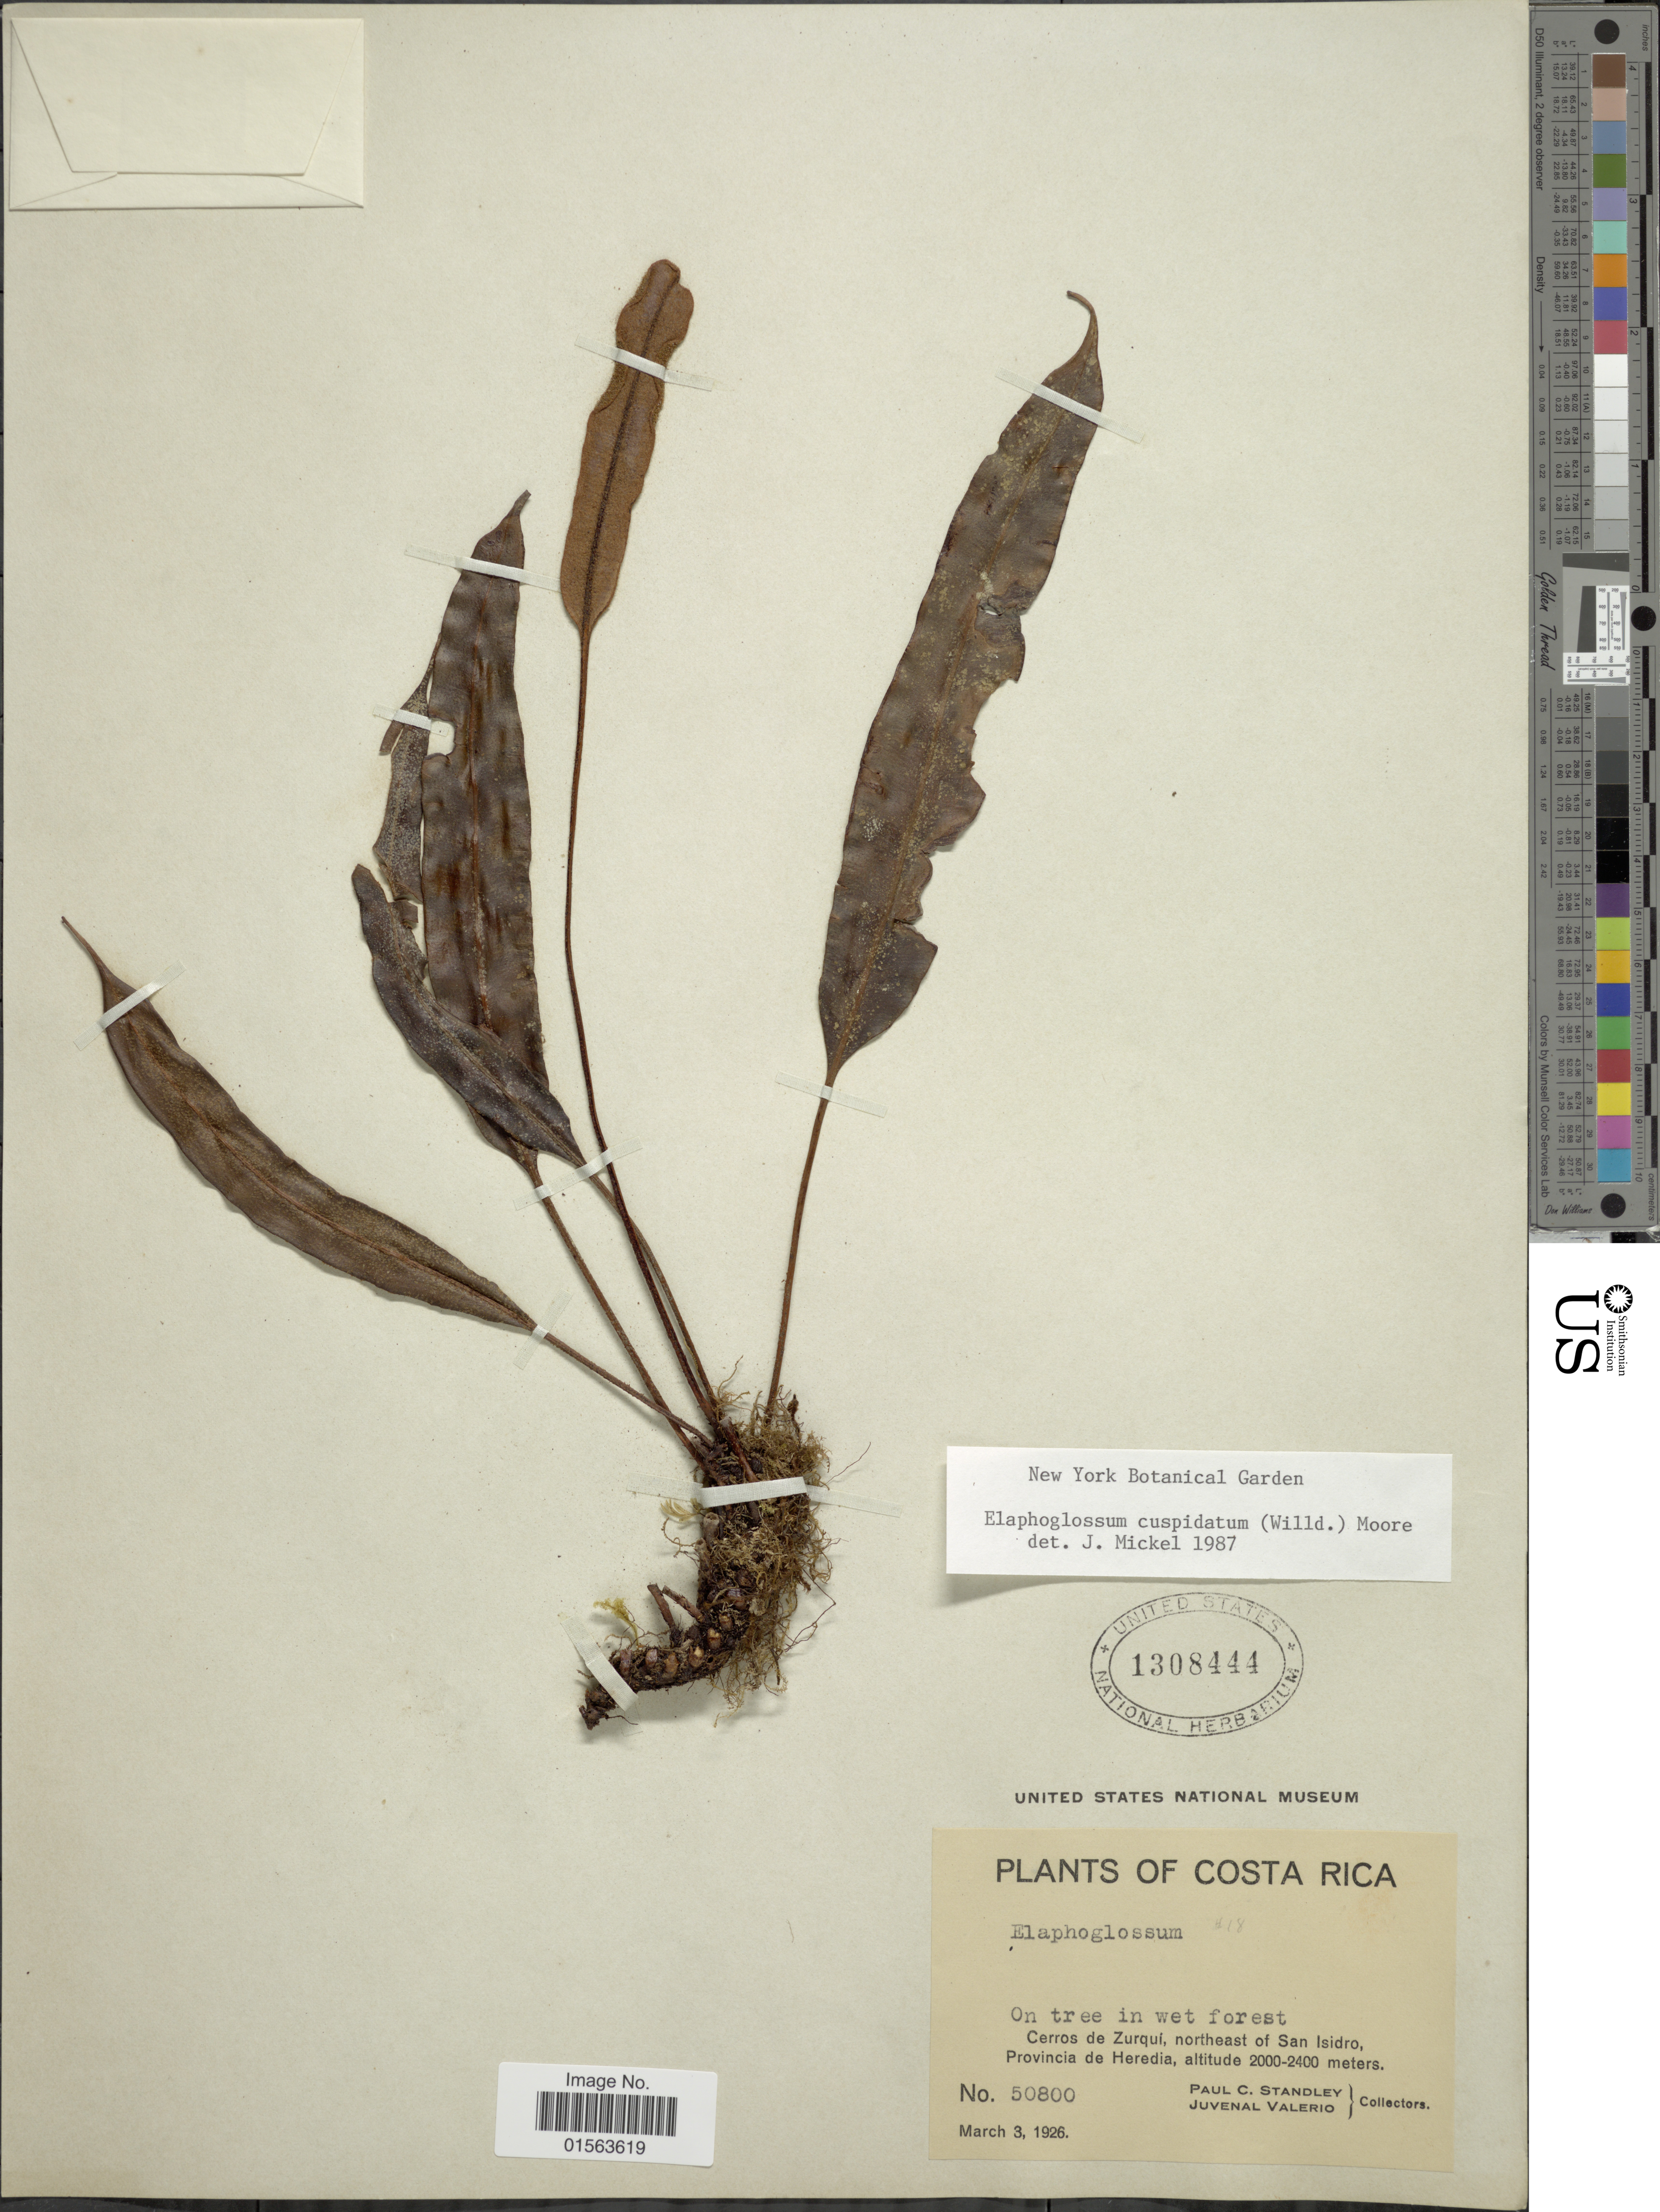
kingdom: Plantae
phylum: Tracheophyta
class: Polypodiopsida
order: Polypodiales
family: Dryopteridaceae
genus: Elaphoglossum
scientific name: Elaphoglossum subcuspidatum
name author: Rosenst.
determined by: Matos, F. B.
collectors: P. C. Standley & J. Valerio R.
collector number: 50800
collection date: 1926-03-03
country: Costa Rica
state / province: Heredia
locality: Cerros de Zurqui, northeast of San Isidro, Provincia de Heredia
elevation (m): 2000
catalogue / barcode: US 1308444